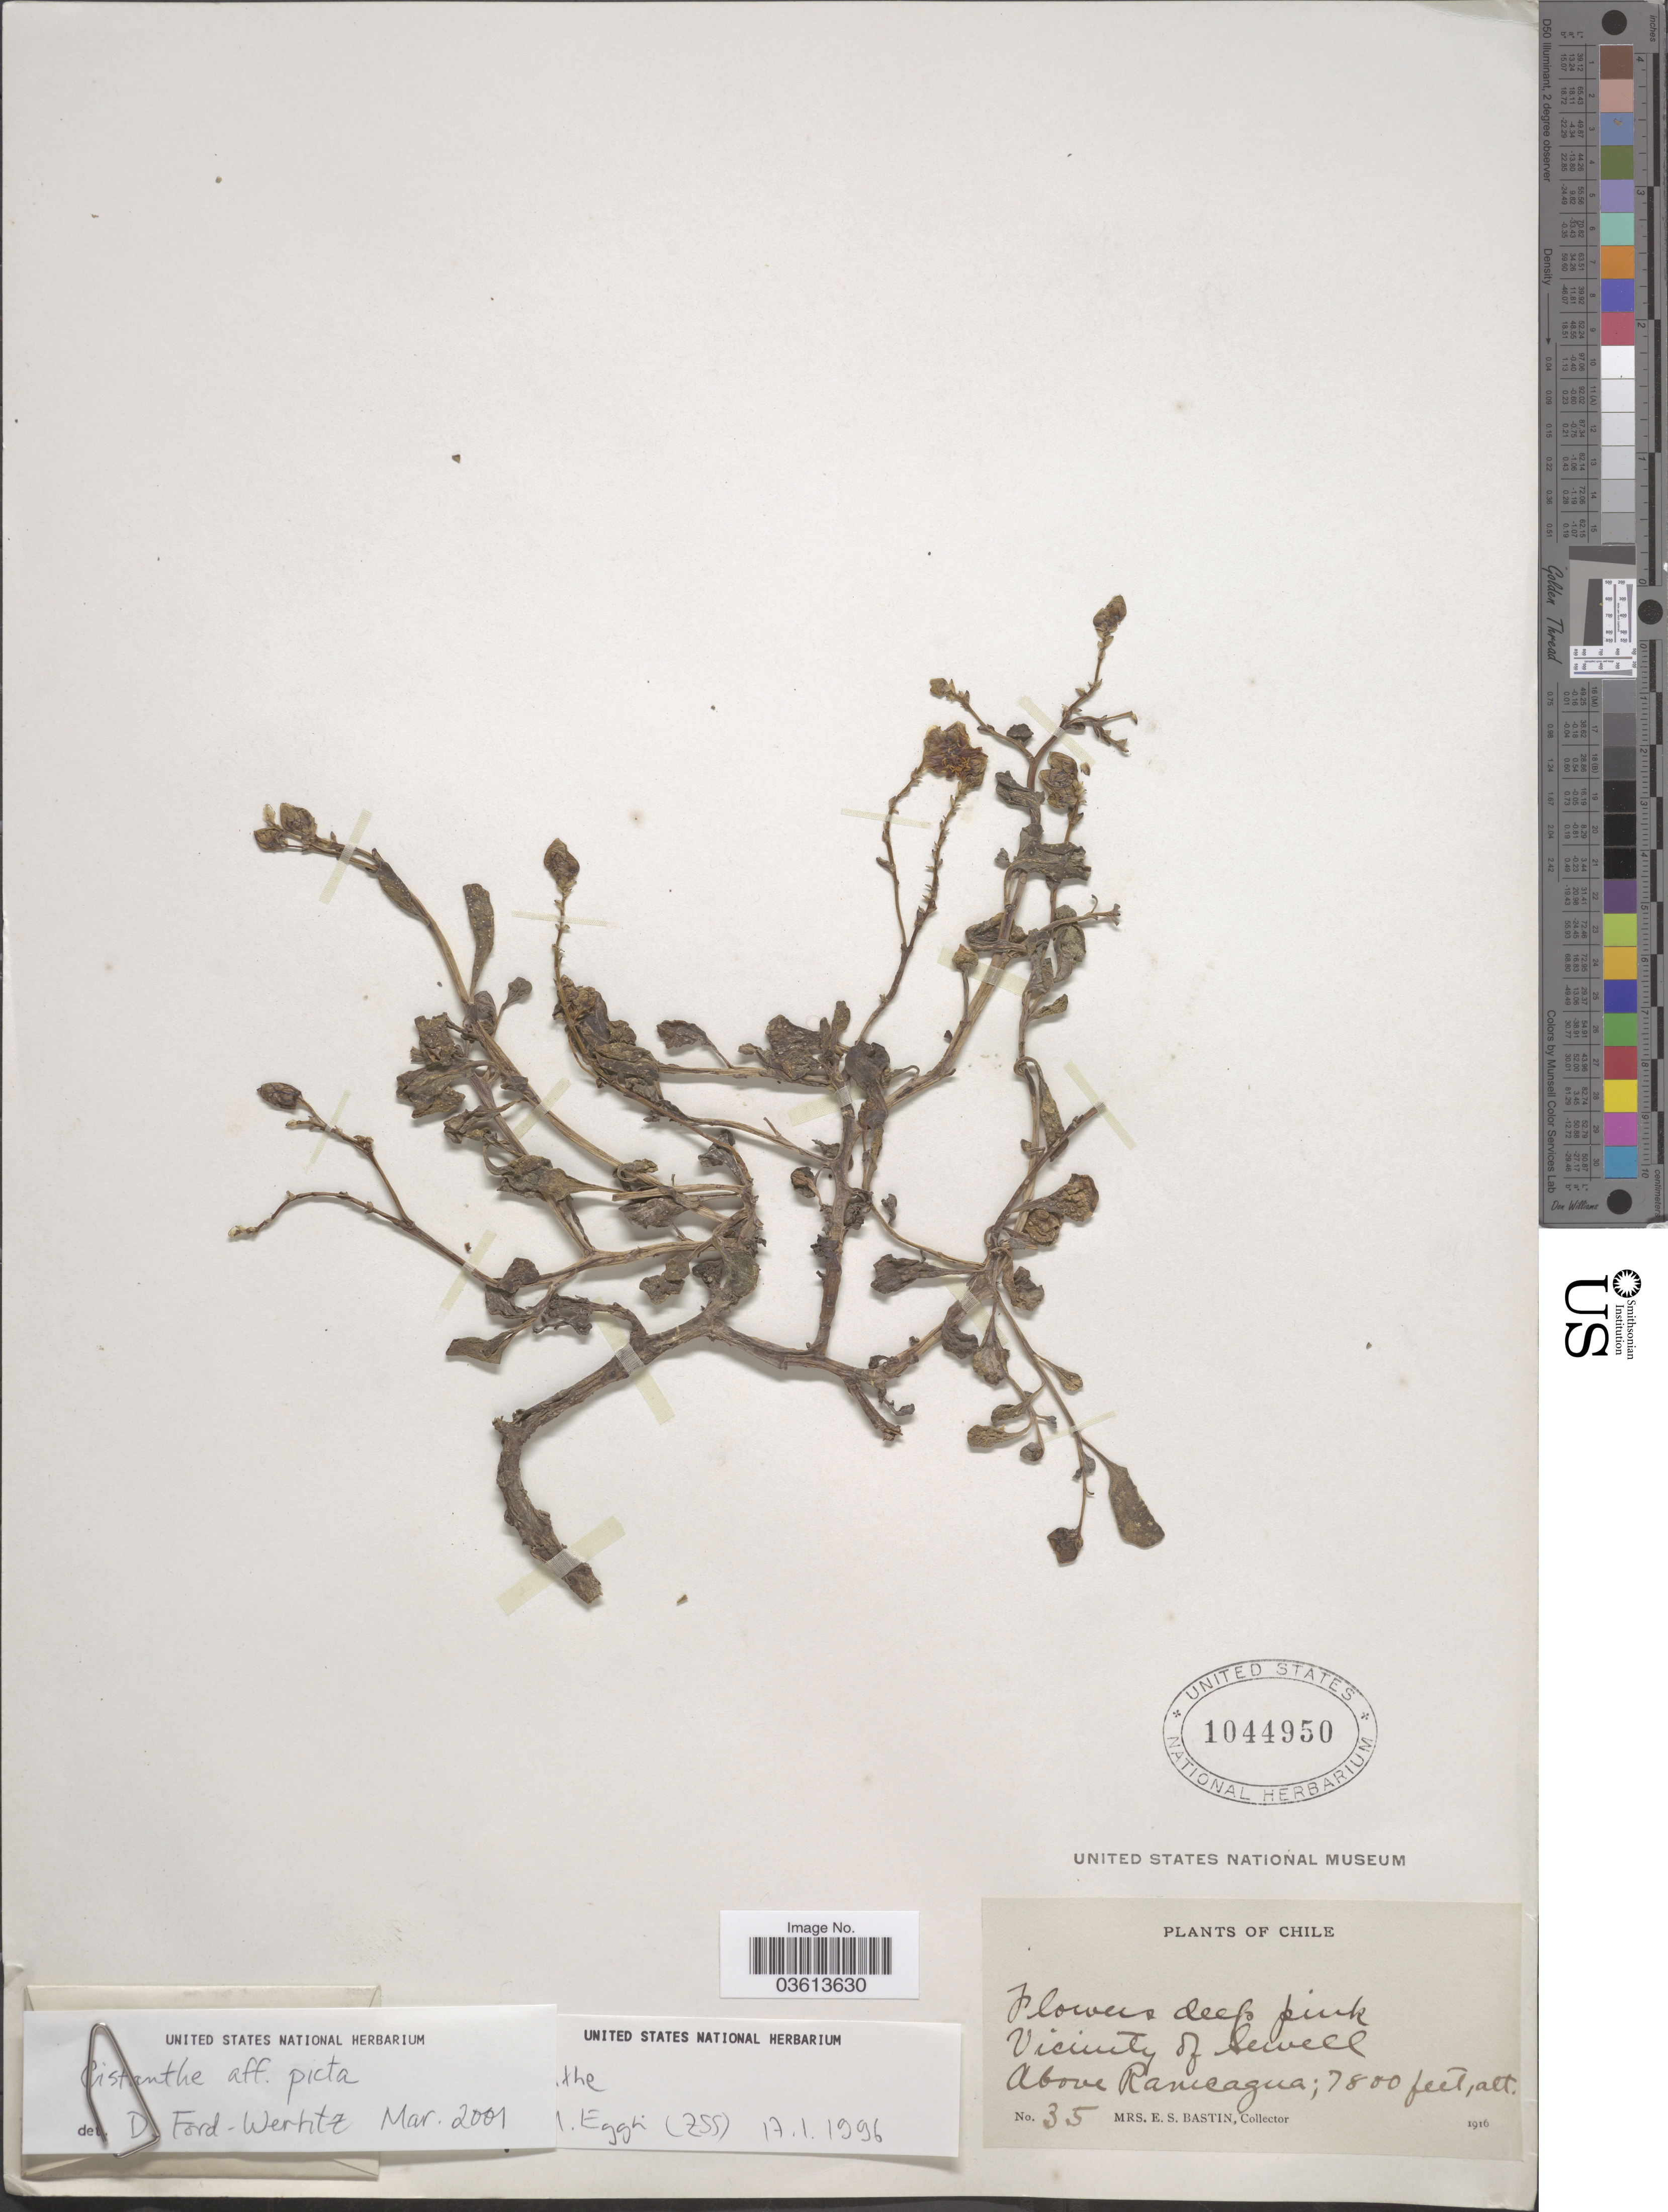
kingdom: Plantae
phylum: Tracheophyta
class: Magnoliopsida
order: Caryophyllales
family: Montiaceae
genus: Cistanthe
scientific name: Cistanthe picta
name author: (Gillies ex Arn.) Carolin ex Hershk.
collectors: E. Bastin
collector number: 35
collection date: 1916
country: Chile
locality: Vicinity of Sewell. Above Ramcagua.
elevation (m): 2377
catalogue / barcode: US 1044950